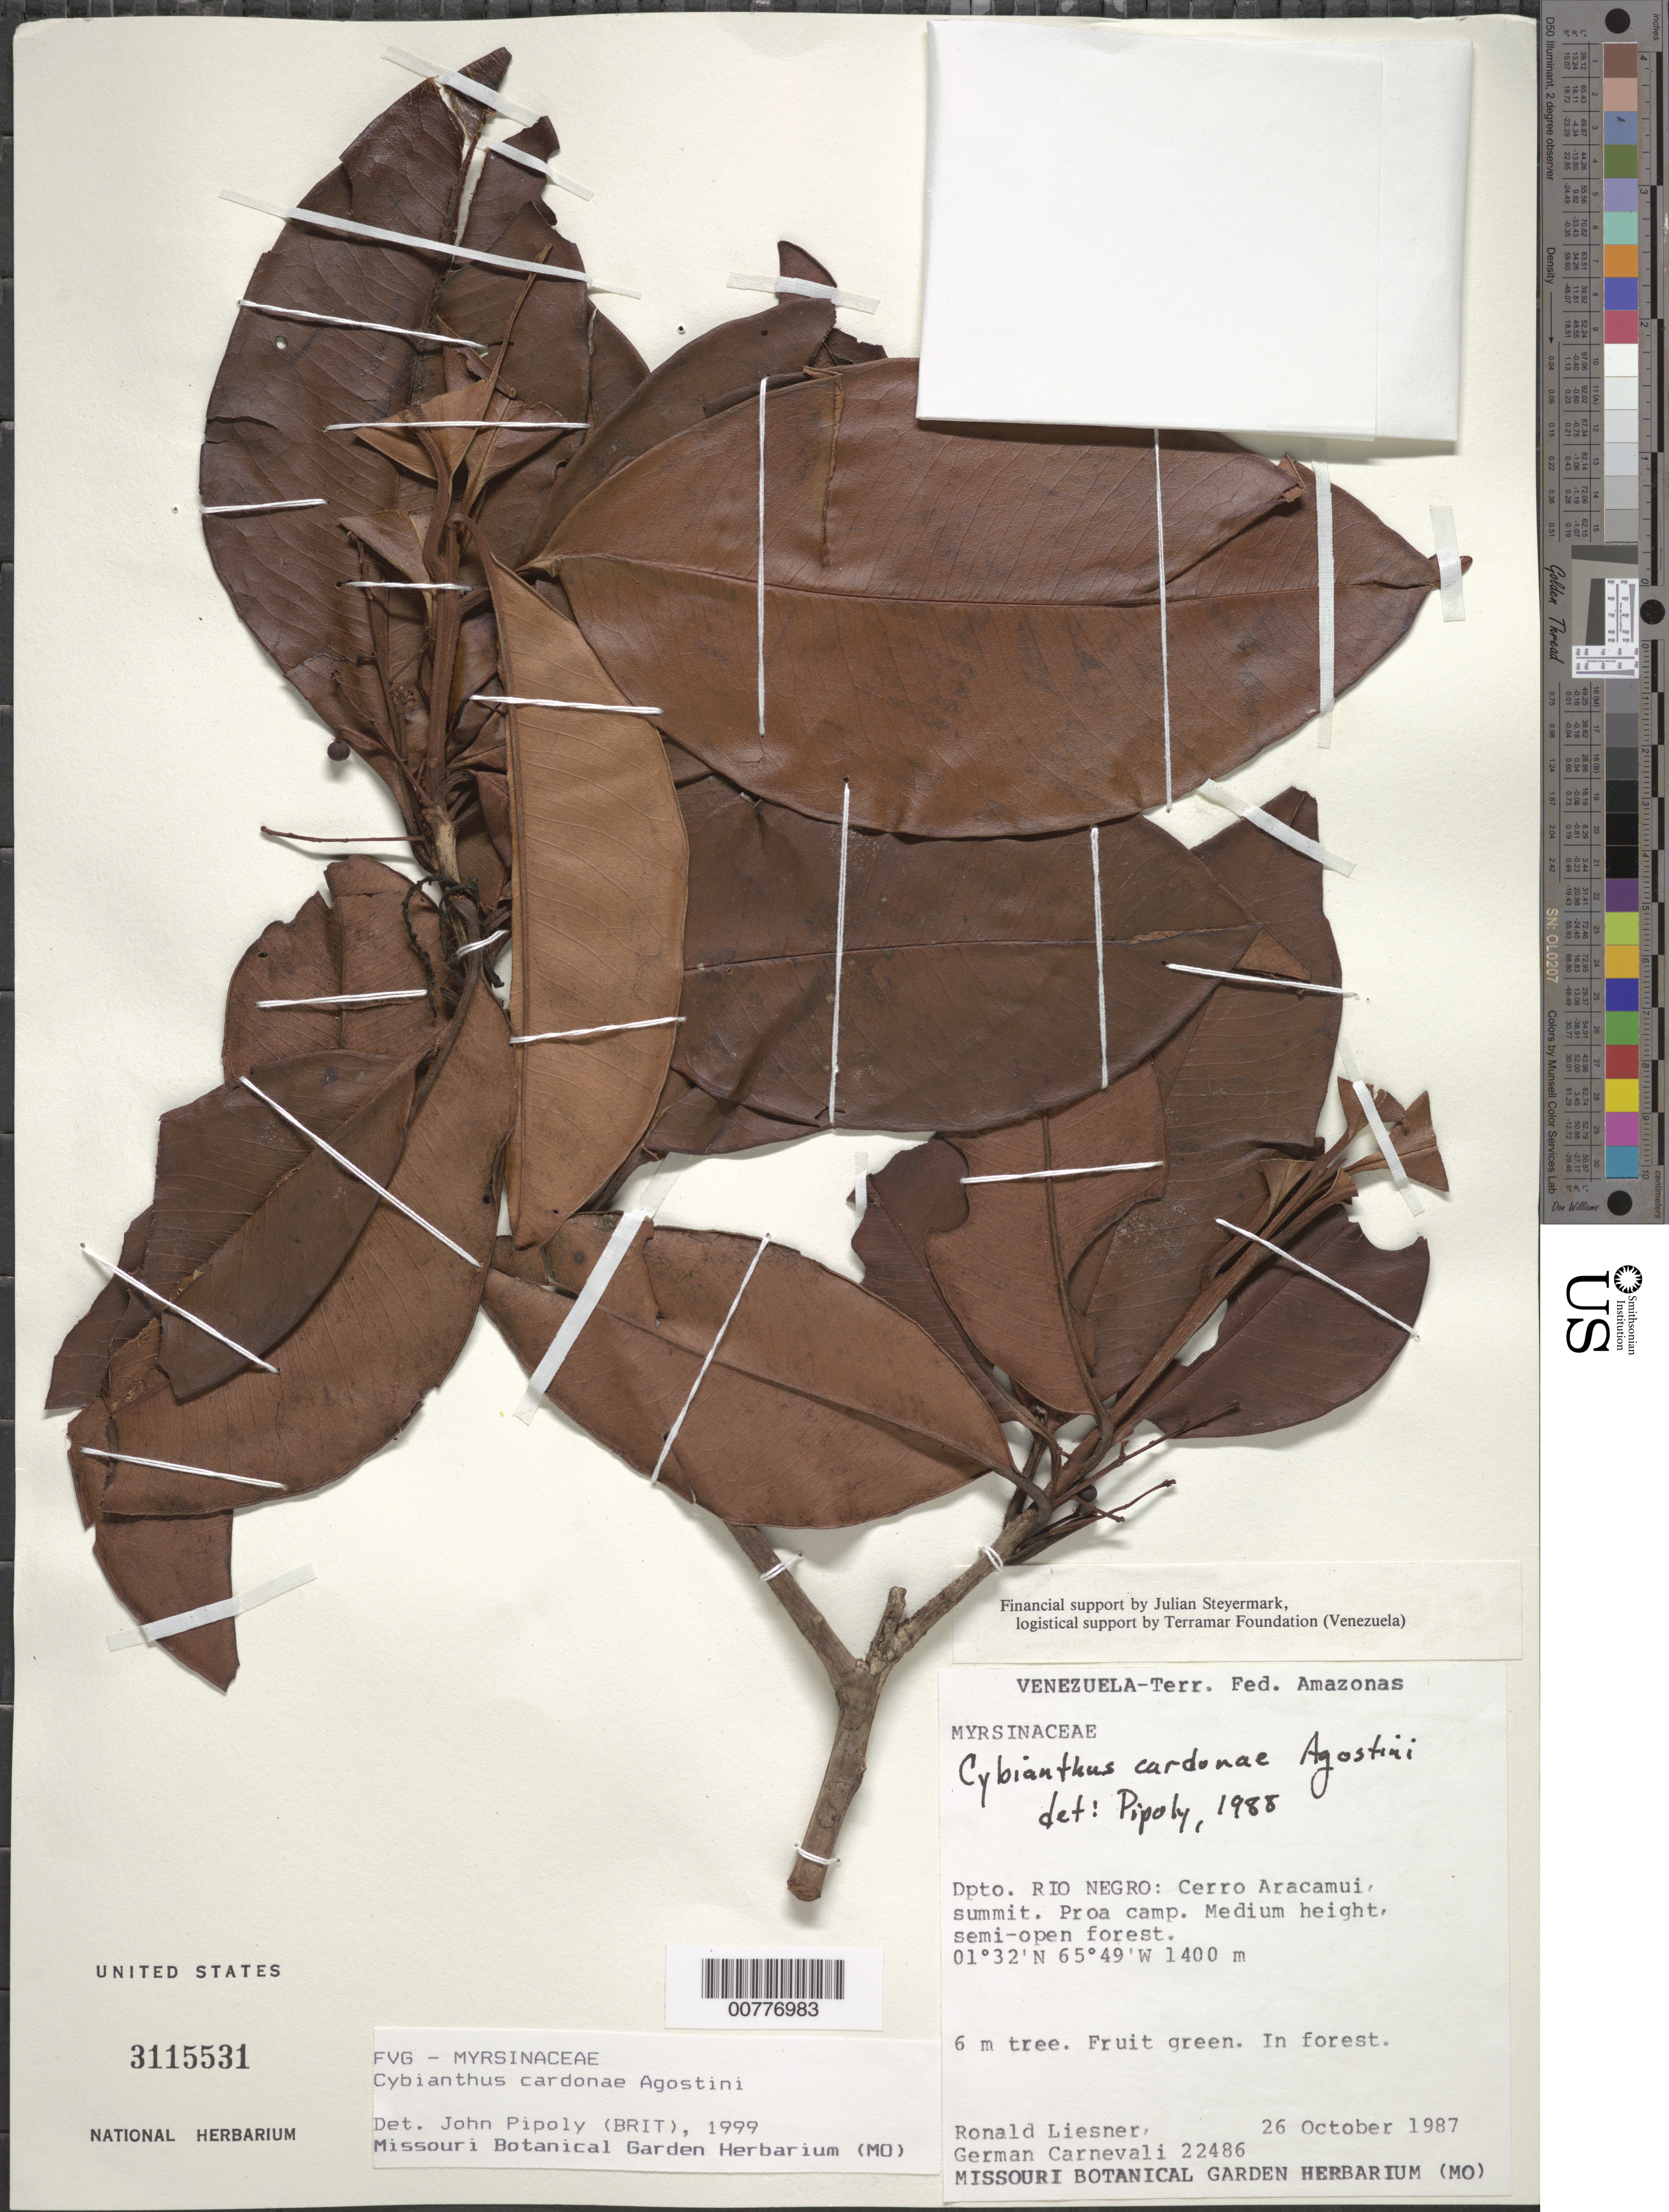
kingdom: Plantae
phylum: Tracheophyta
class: Magnoliopsida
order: Ericales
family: Primulaceae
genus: Cybianthus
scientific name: Cybianthus cardonae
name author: G. Agostini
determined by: Pipoly, J. J., III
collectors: R. L. Liesner & G. Carnevali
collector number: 22486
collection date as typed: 26-Oct-87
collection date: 1987-10-26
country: Venezuela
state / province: Amazonas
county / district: Río Negro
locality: Cerro Aracamuni, summit; Proa camp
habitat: Medium height, semi-open forest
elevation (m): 1400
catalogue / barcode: US 3115531